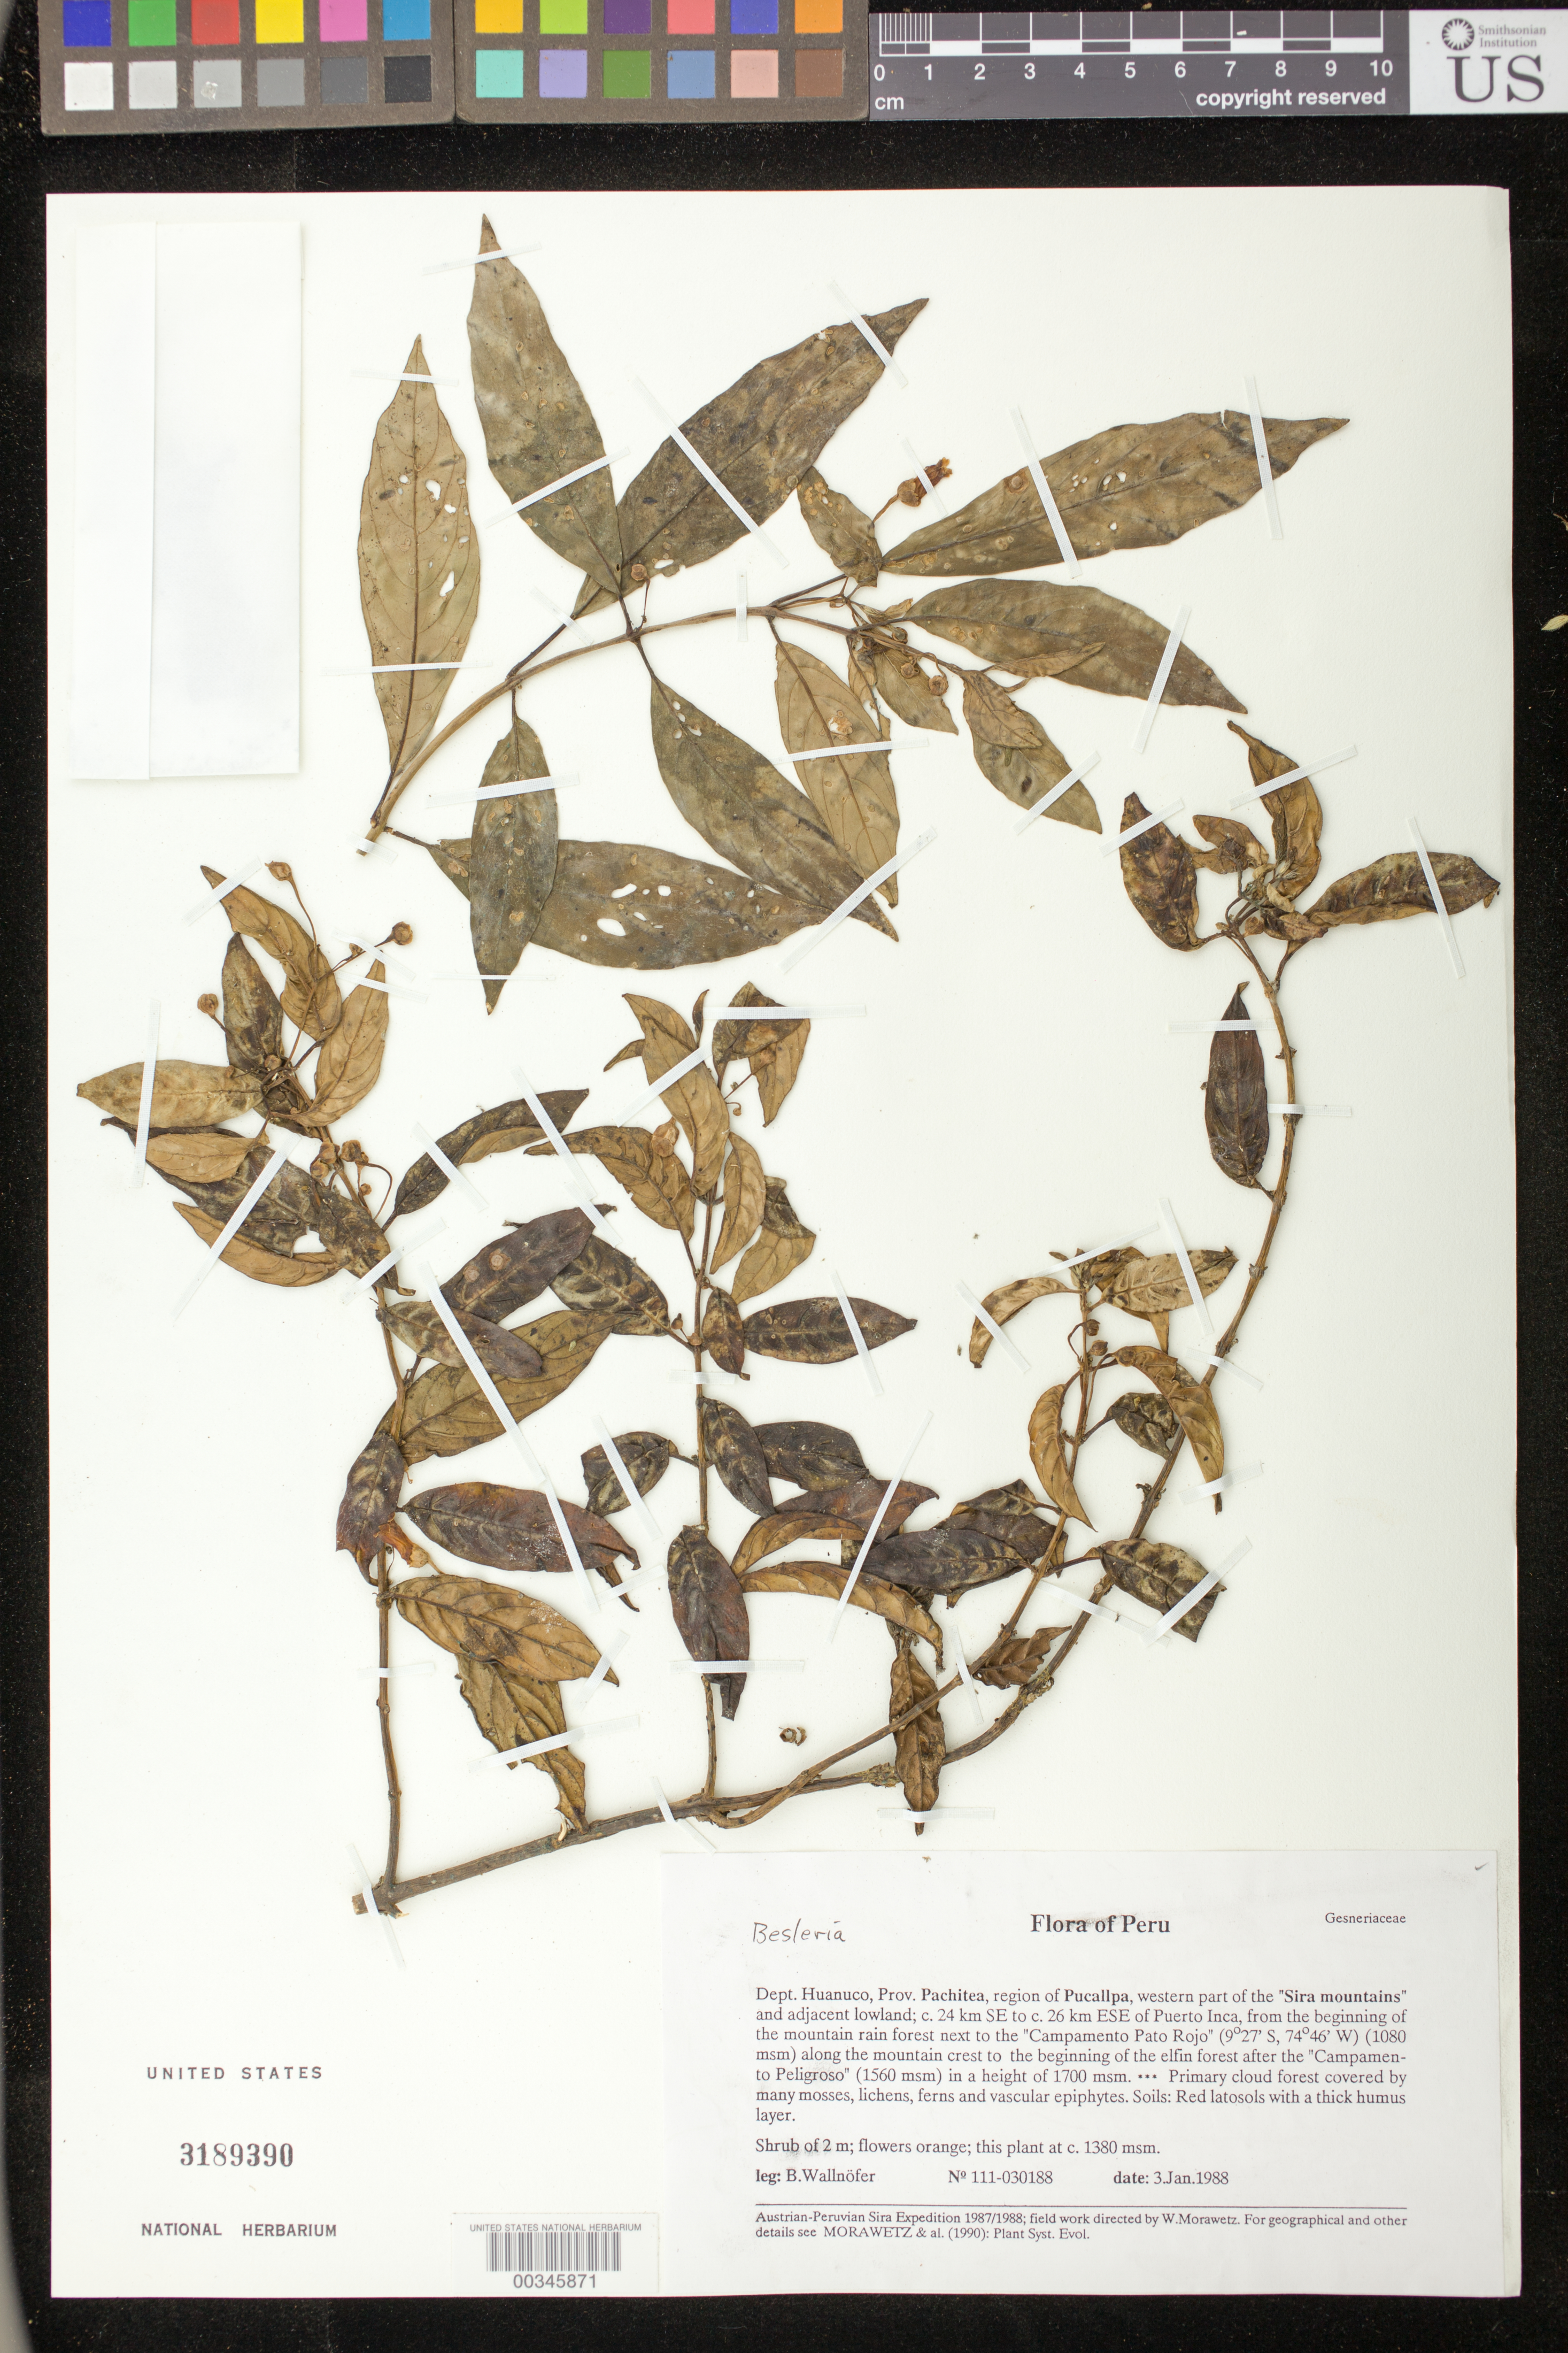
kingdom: Plantae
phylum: Tracheophyta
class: Magnoliopsida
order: Lamiales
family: Gesneriaceae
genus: Besleria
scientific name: Besleria sp.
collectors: B. Wallnöfer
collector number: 111- 30188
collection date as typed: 03 Jan 1988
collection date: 1988-01-03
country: Peru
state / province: Huánuco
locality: Prov. Pachitea; reg of Pucallapa, western part of "Sira Mountains" and adjacent lowland, c 24 km SE-c 26 km ESE of Puerto Inca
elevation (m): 1380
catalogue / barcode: US 3189390